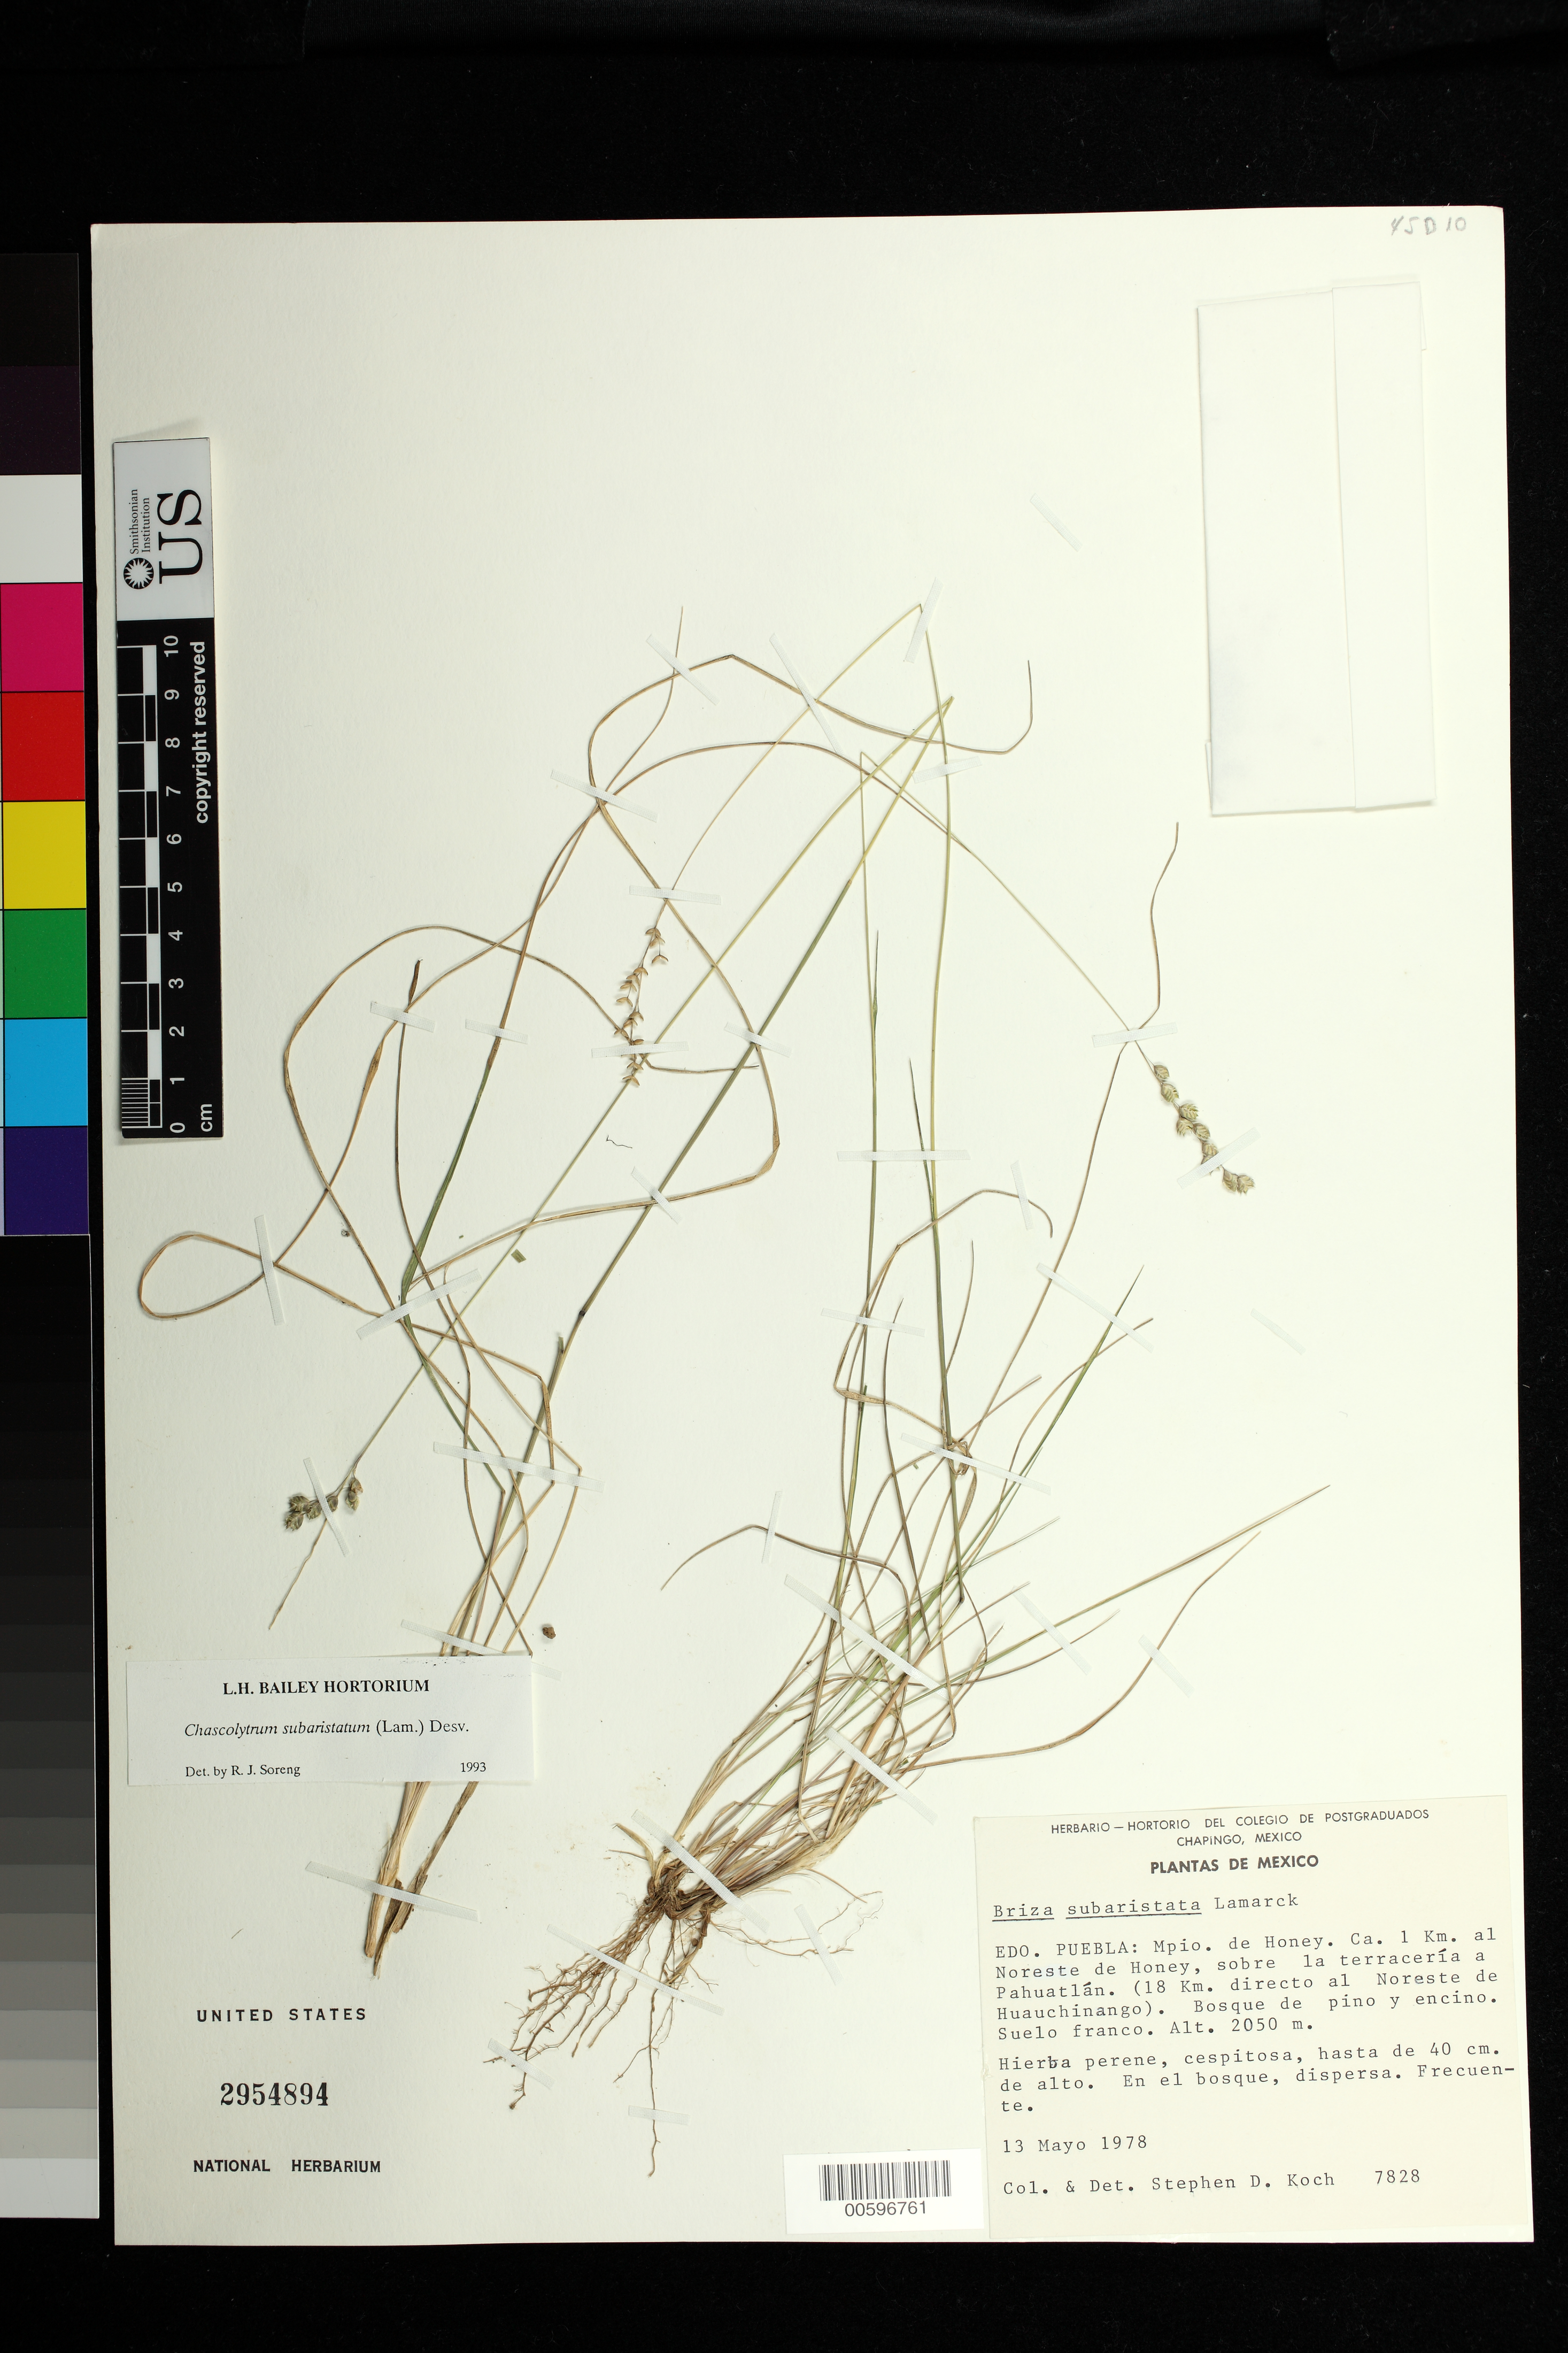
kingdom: Plantae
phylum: Tracheophyta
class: Liliopsida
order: Poales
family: Poaceae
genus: Chascolytrum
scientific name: Chascolytrum subaristatum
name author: (Lam.) Desv.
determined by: Soreng, Robert J., Research Associate (BOT), Smithsonian Institution - National Museum of Natural History (UNITED STATES)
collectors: S. D. Koch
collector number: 7828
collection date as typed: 13 May 1978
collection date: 1978-05-13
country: Mexico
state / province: Puebla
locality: Mpio. de Honey. Ca. 1 km al Noreste de Honey, sobre la terracería a Pahuatlán. (18 km directo al Noreste de Huauchinango).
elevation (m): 2050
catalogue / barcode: US 2954894